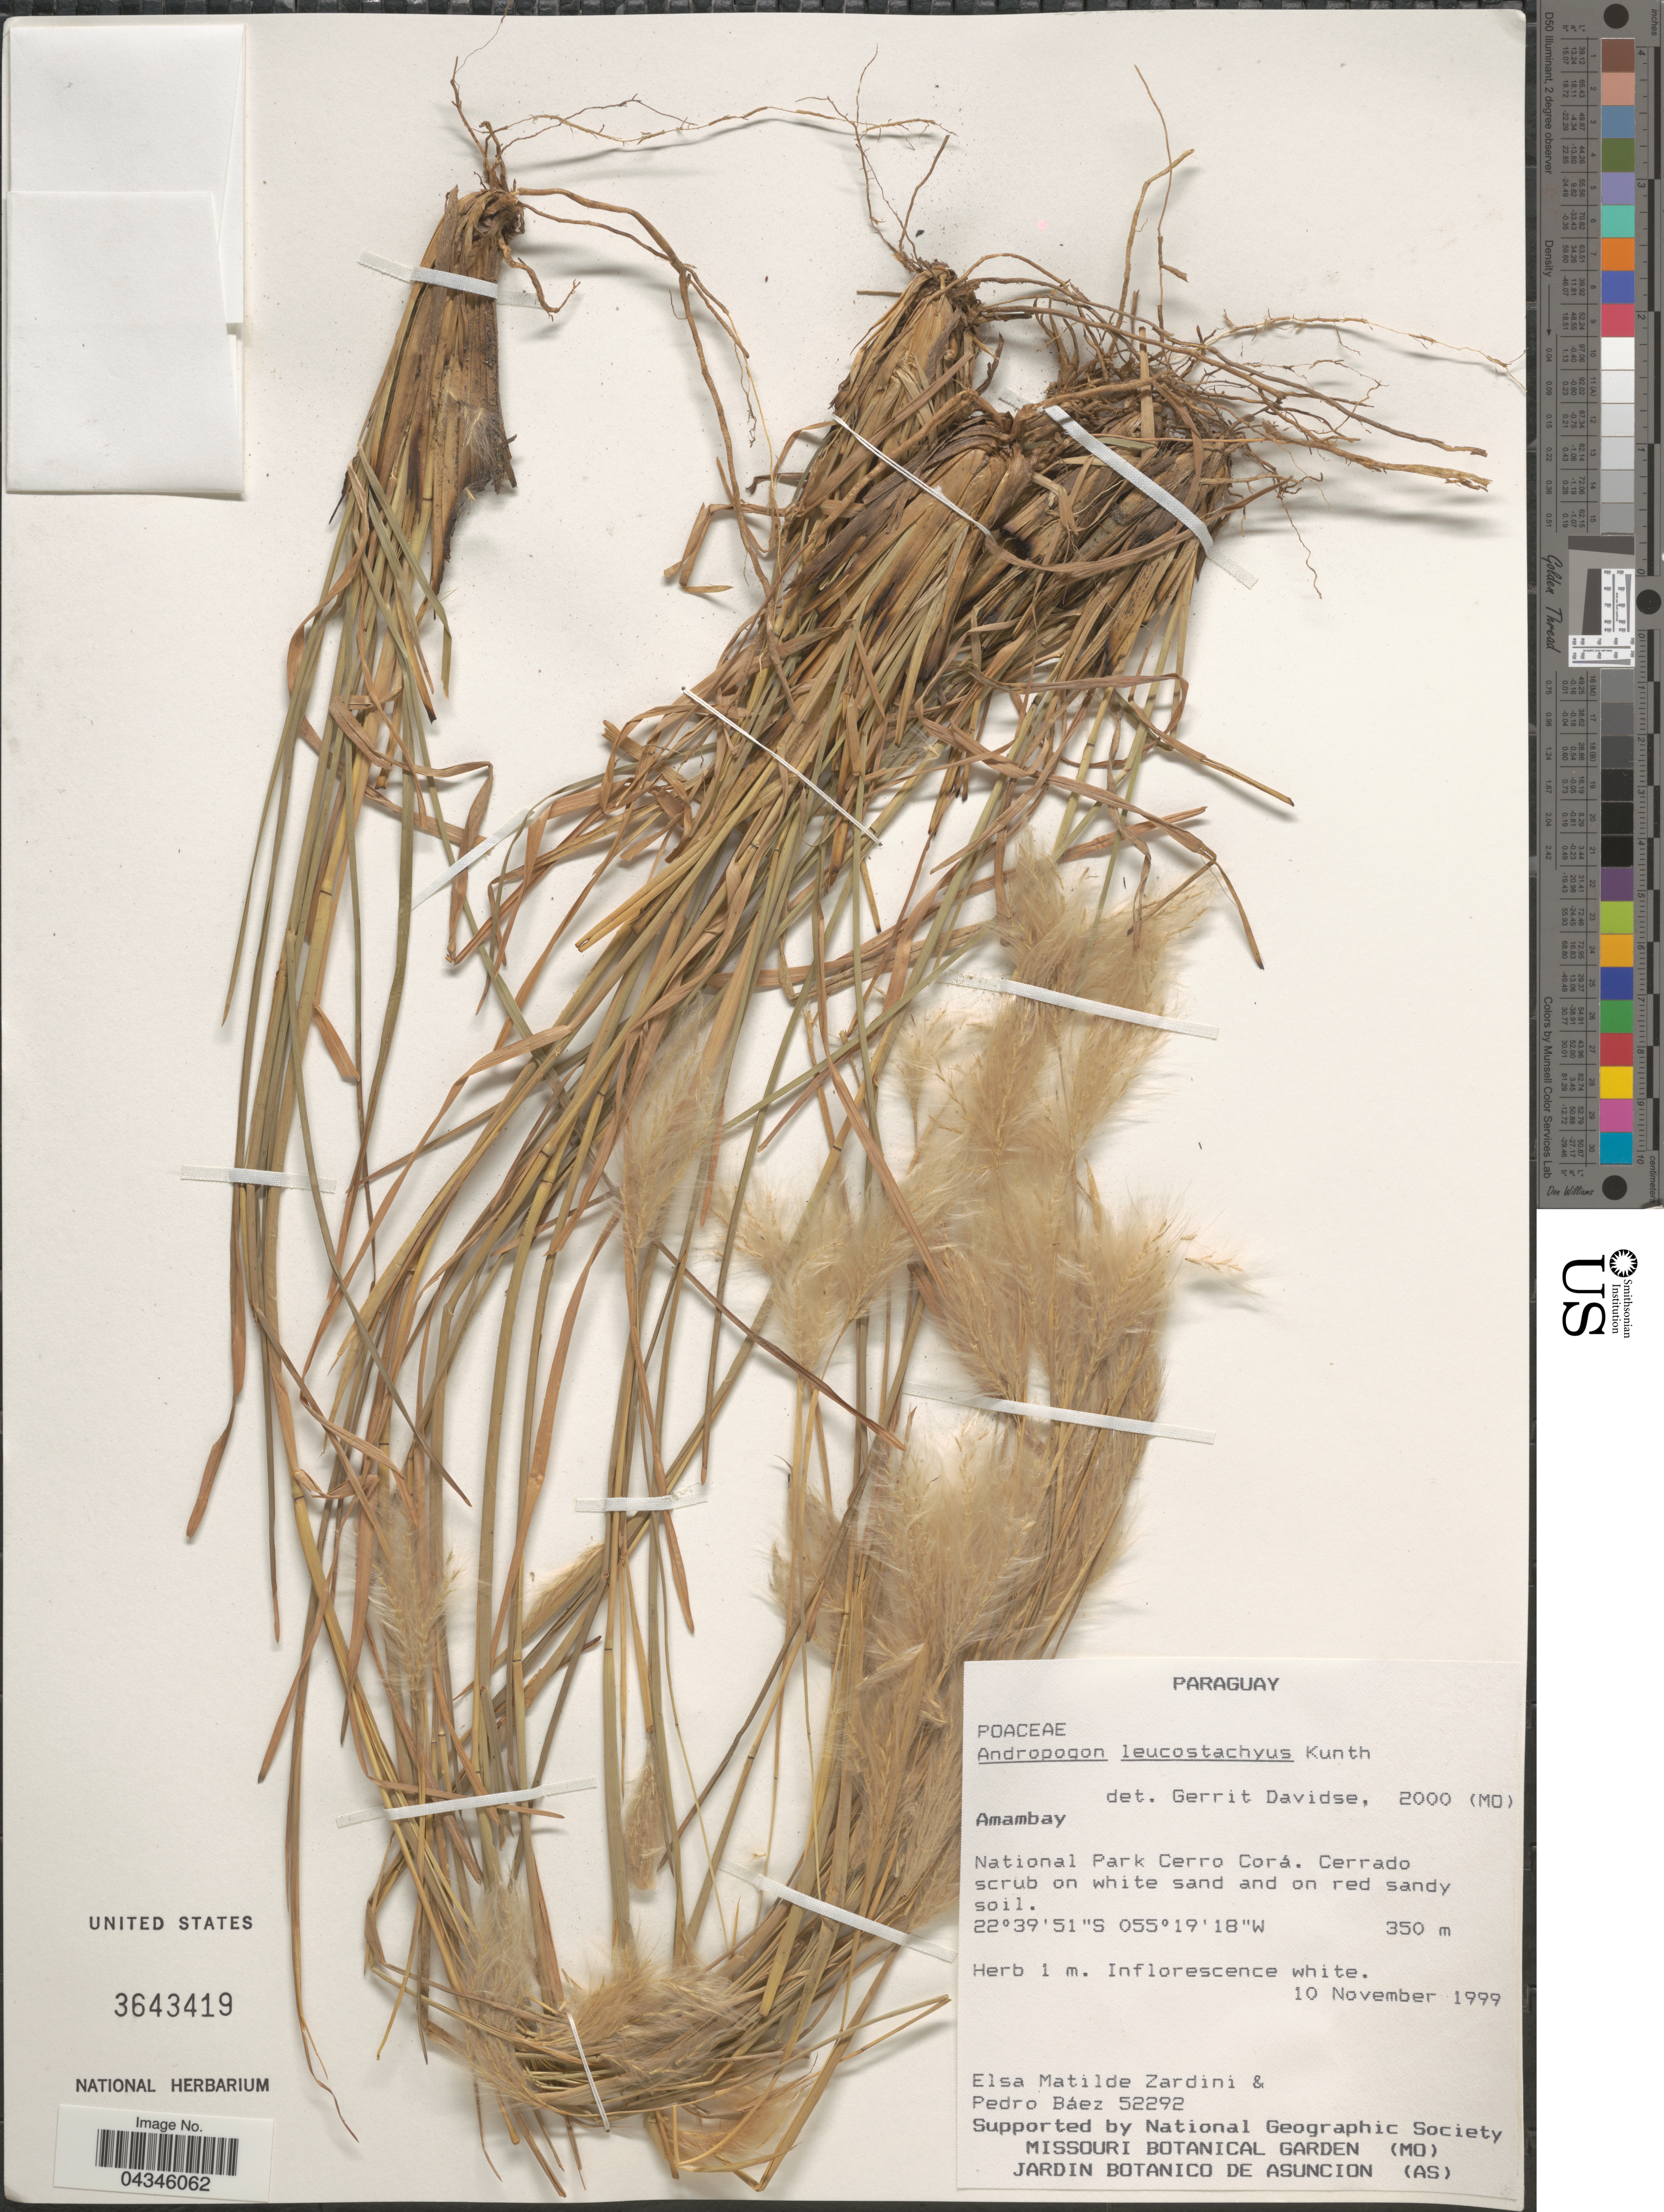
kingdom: Plantae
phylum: Tracheophyta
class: Liliopsida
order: Poales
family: Poaceae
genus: Andropogon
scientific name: Andropogon leucostachyus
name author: Kunth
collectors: E. M. Zardini & P. Báez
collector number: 52292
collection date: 1999-11-10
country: Paraguay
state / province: Amambay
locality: National Park Cerro Corá.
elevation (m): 350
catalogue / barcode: US 3643419